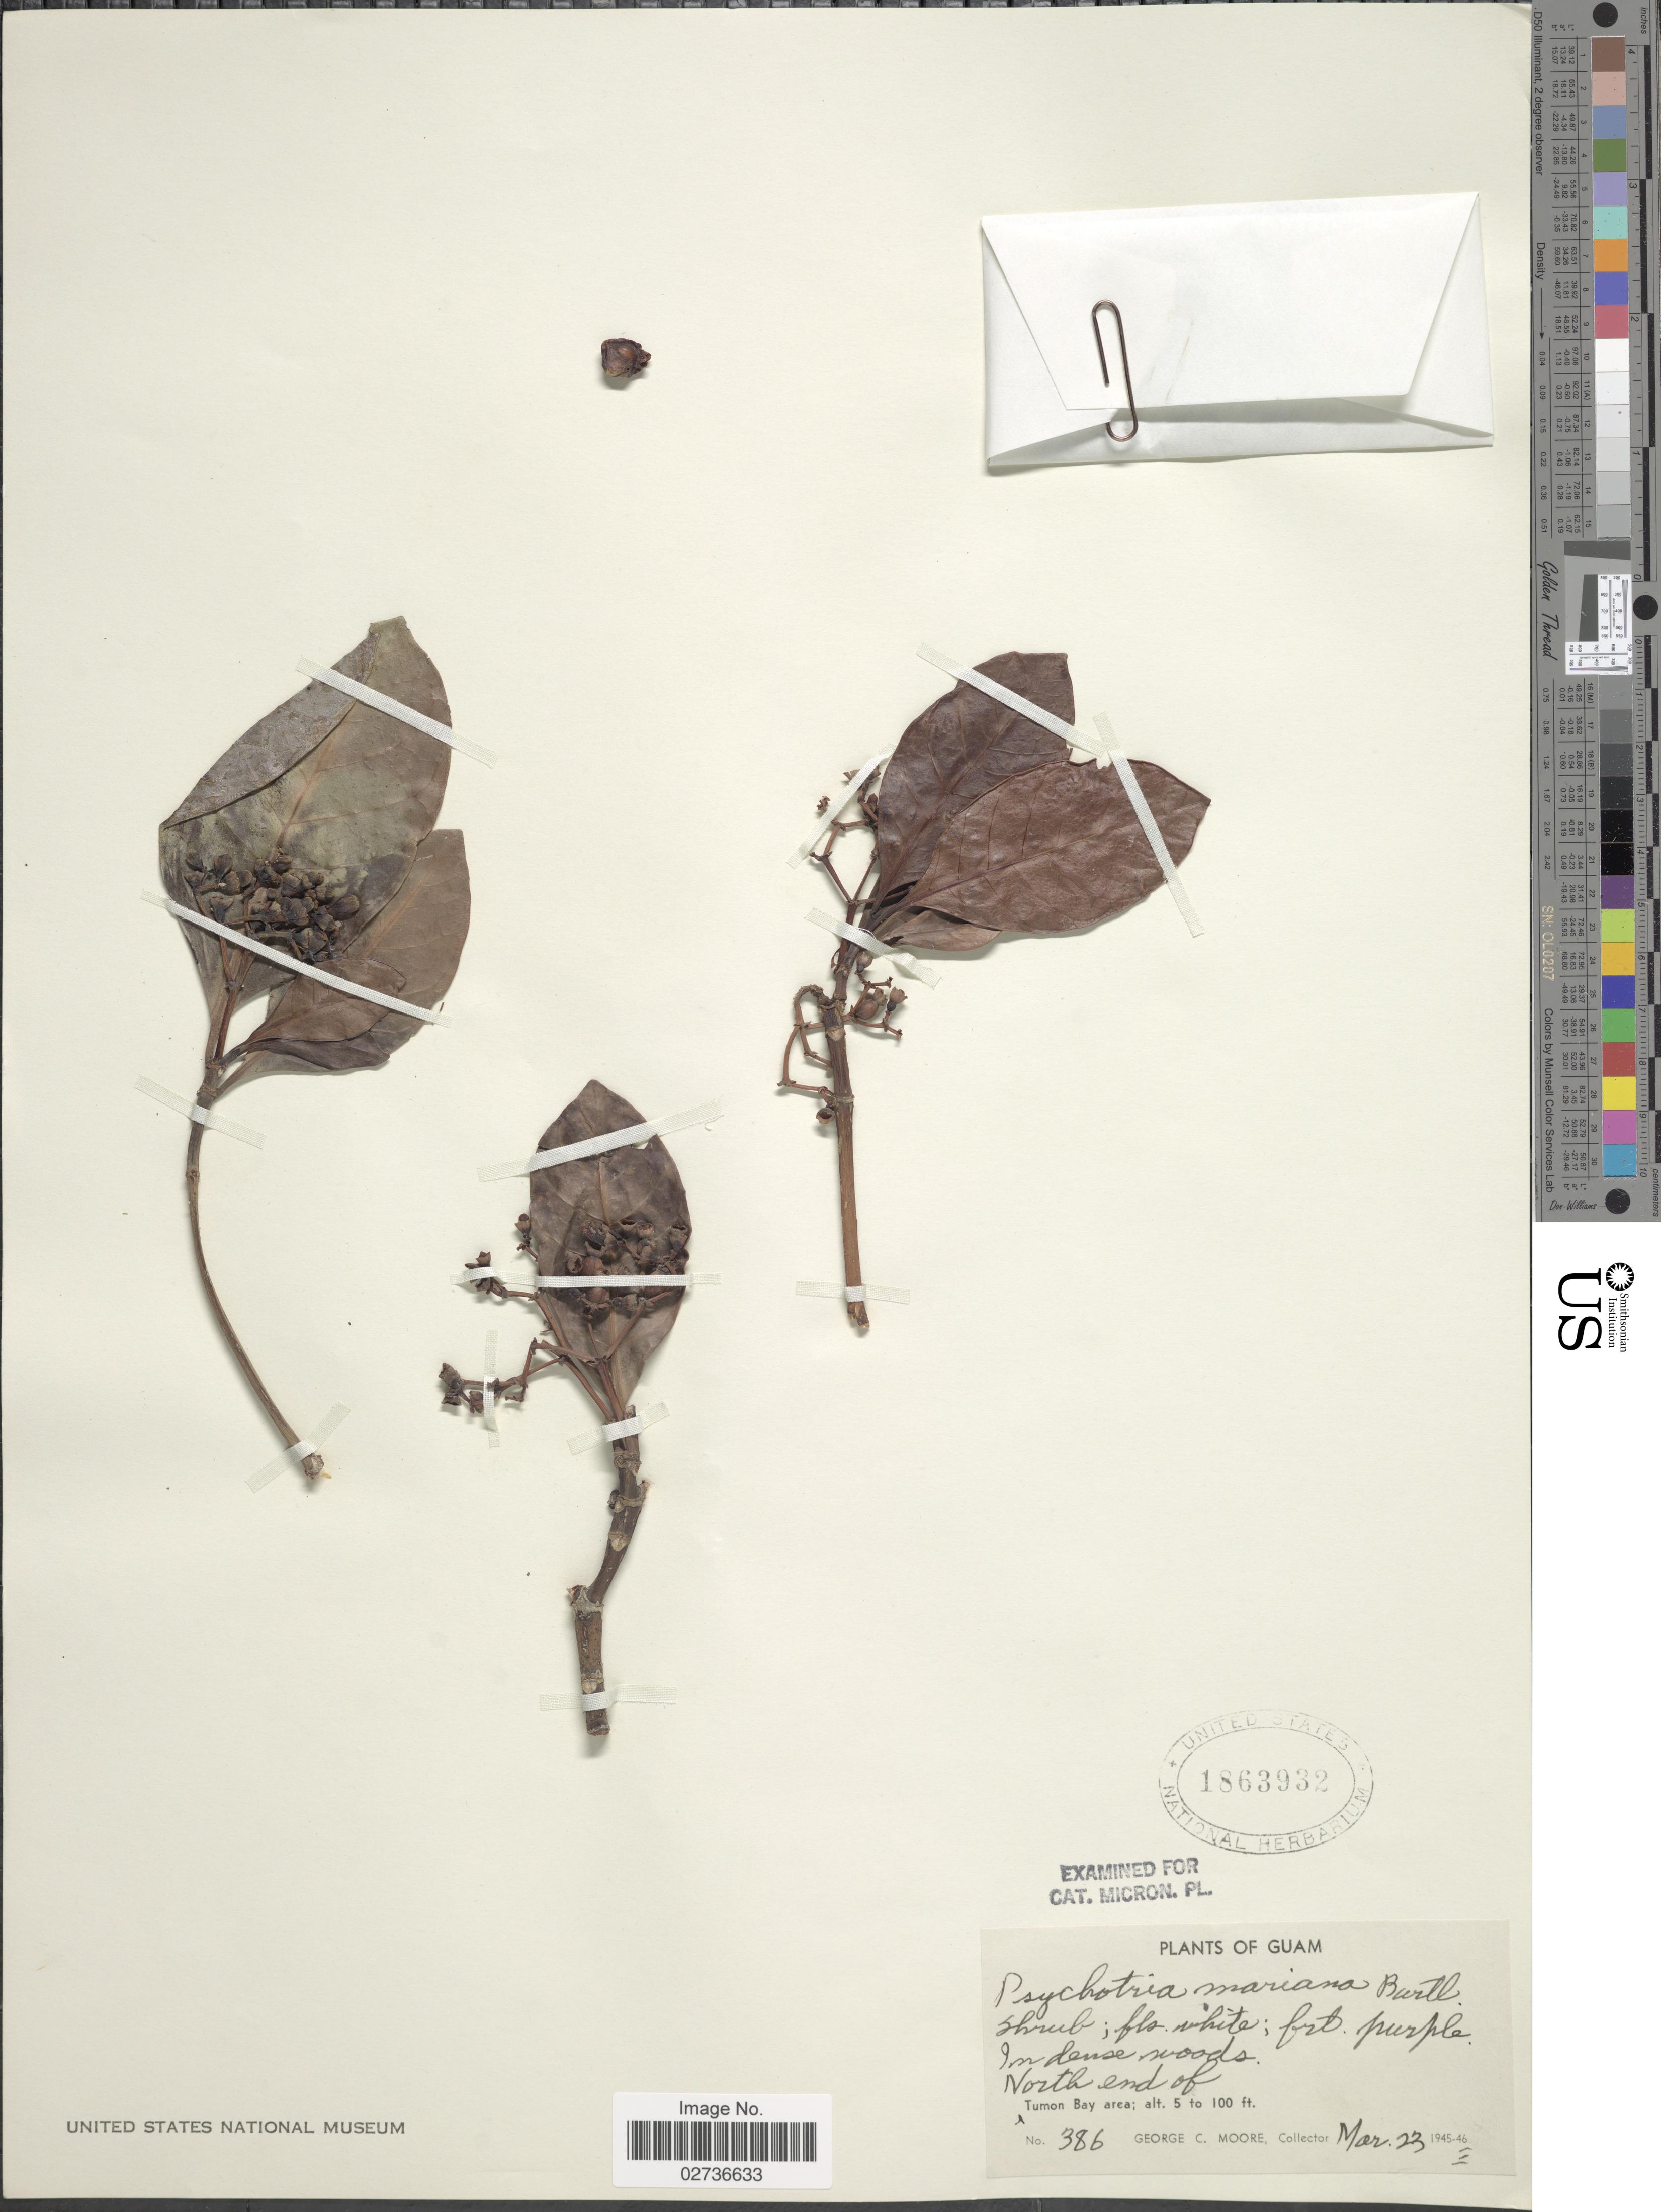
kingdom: Plantae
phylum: Tracheophyta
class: Magnoliopsida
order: Gentianales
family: Rubiaceae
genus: Psychotria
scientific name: Psychotria mariana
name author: Bartl. ex DC.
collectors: G. C. Moore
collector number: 386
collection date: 1945-03-23/1946-03-23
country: Guam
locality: Guam, North end of Tumon Bay area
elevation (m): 2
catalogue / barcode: US 1863932